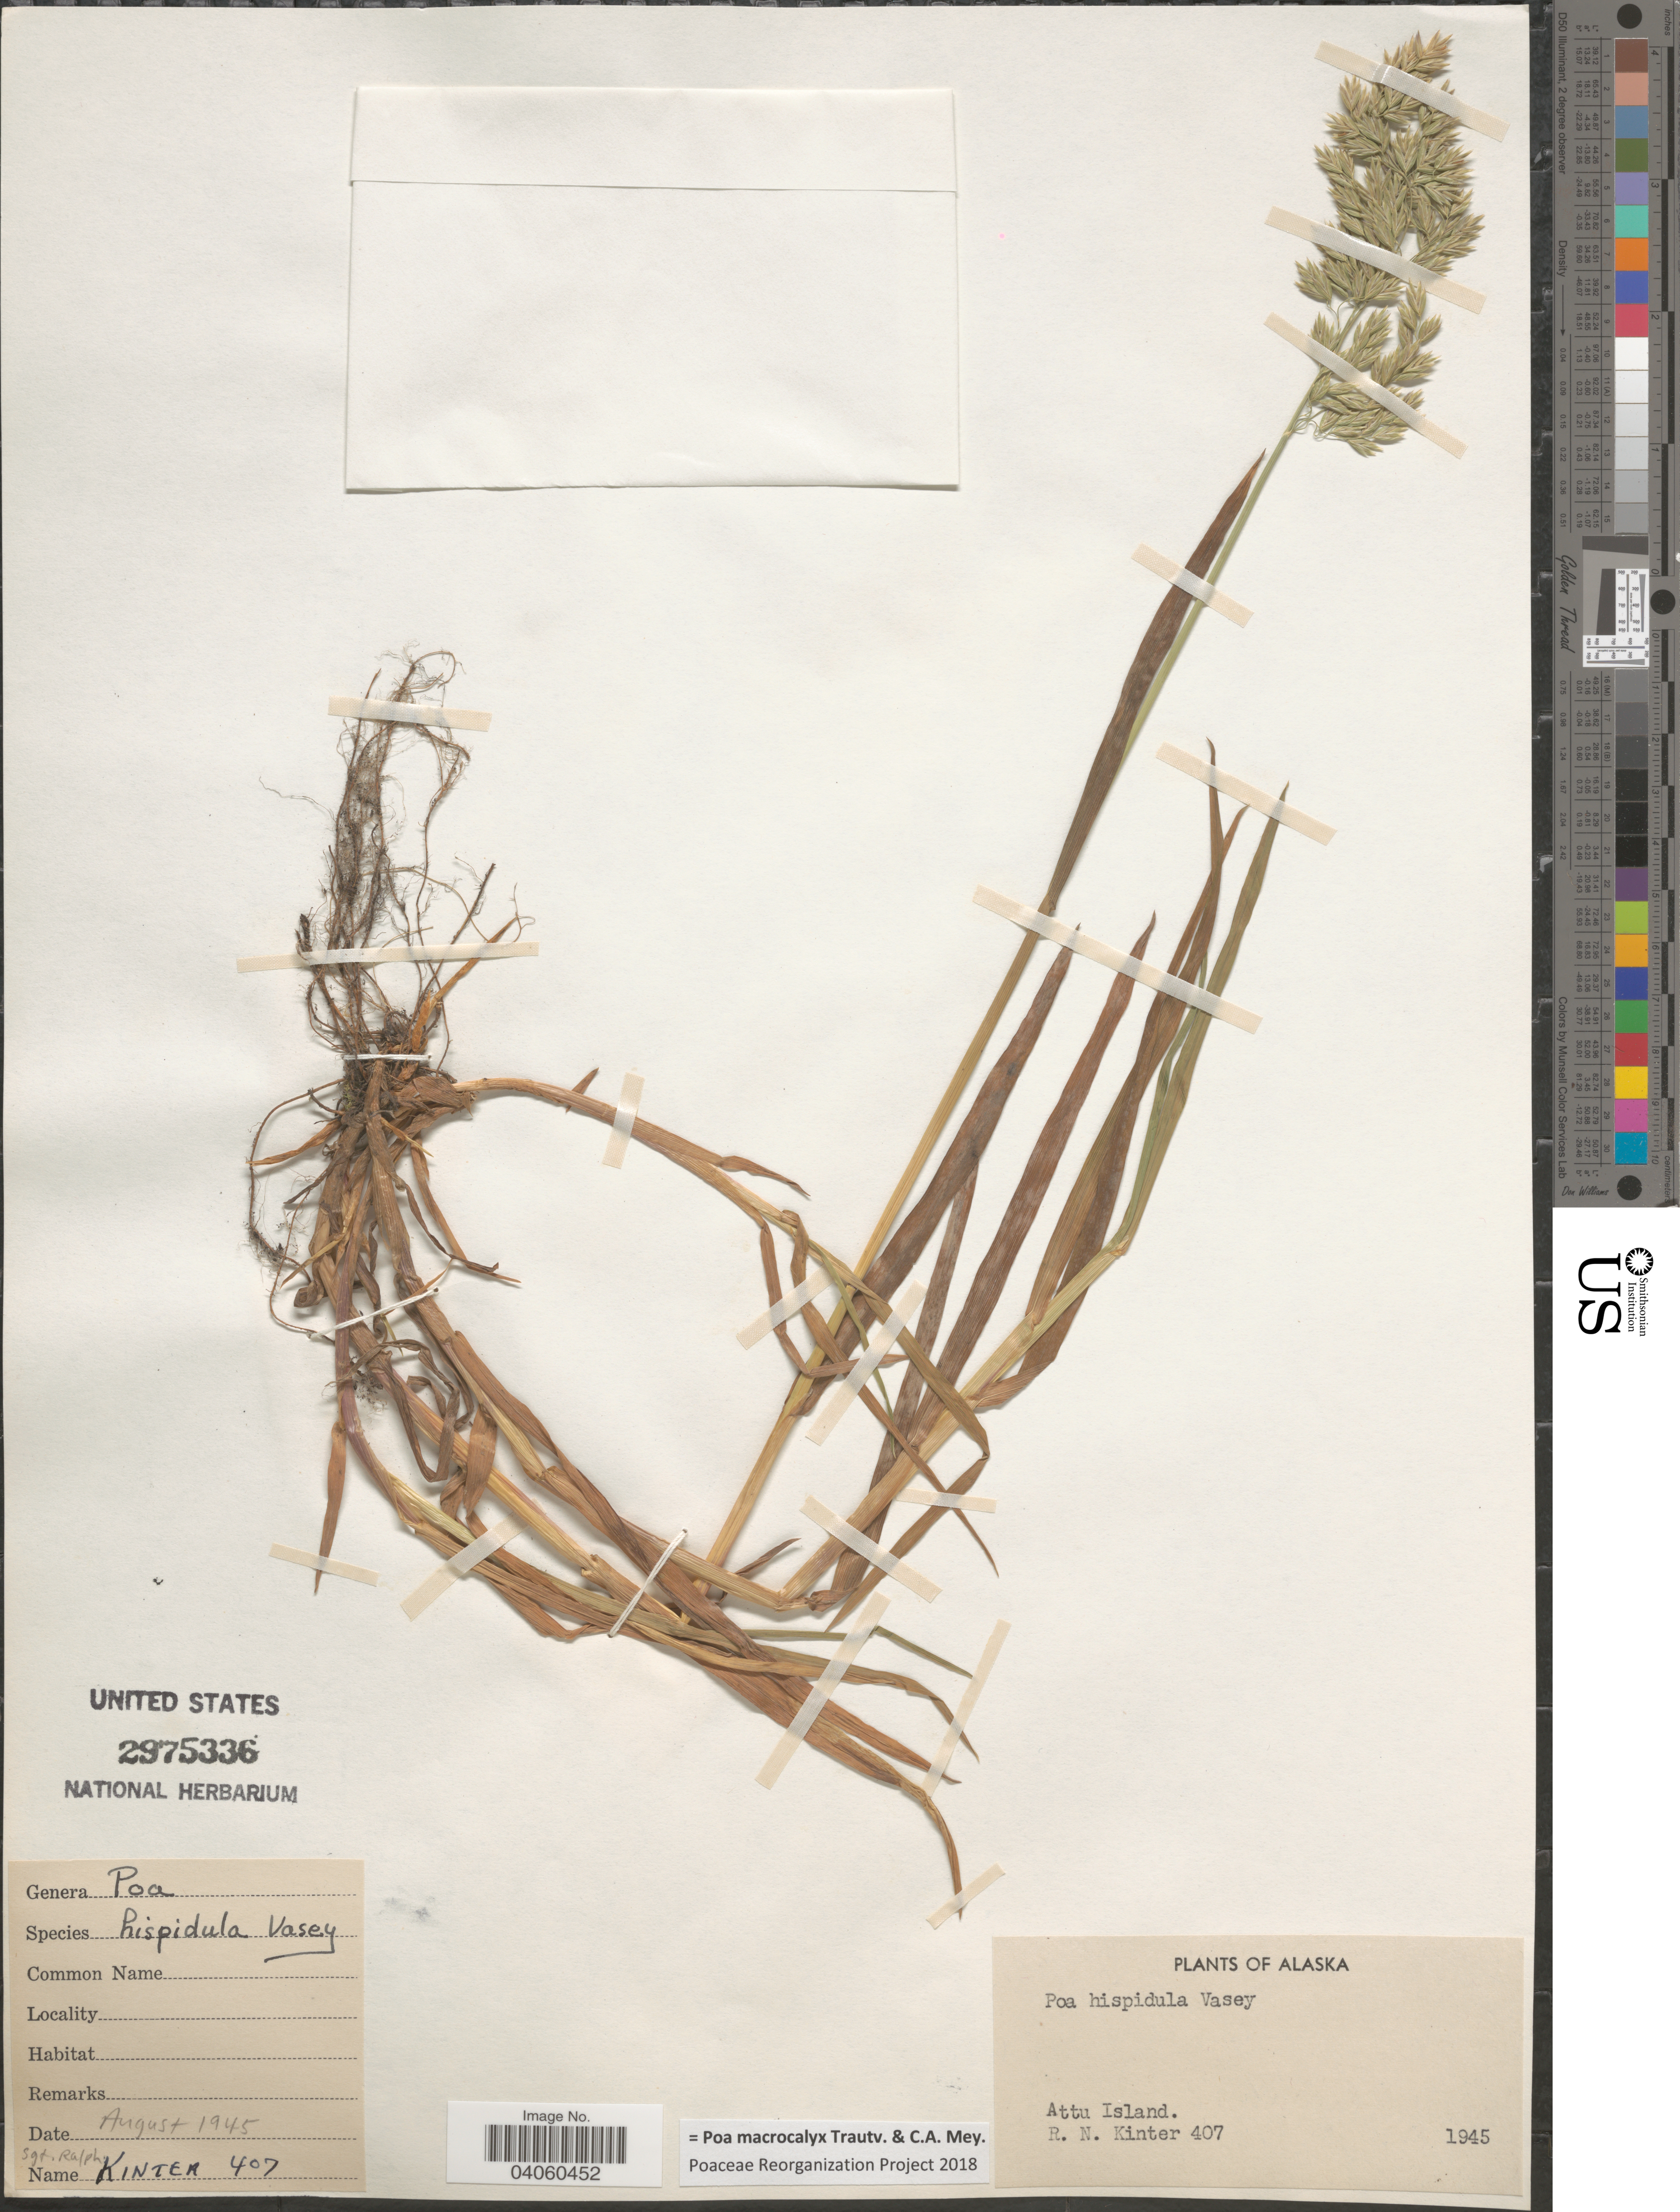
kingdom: Plantae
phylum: Tracheophyta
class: Liliopsida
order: Poales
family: Poaceae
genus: Poa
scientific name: Poa macrocalyx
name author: Trautv. & C.A. Mey.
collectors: R. Kinter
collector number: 407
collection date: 1945-08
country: United States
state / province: Alaska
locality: Attu Island.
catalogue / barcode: US 2975336